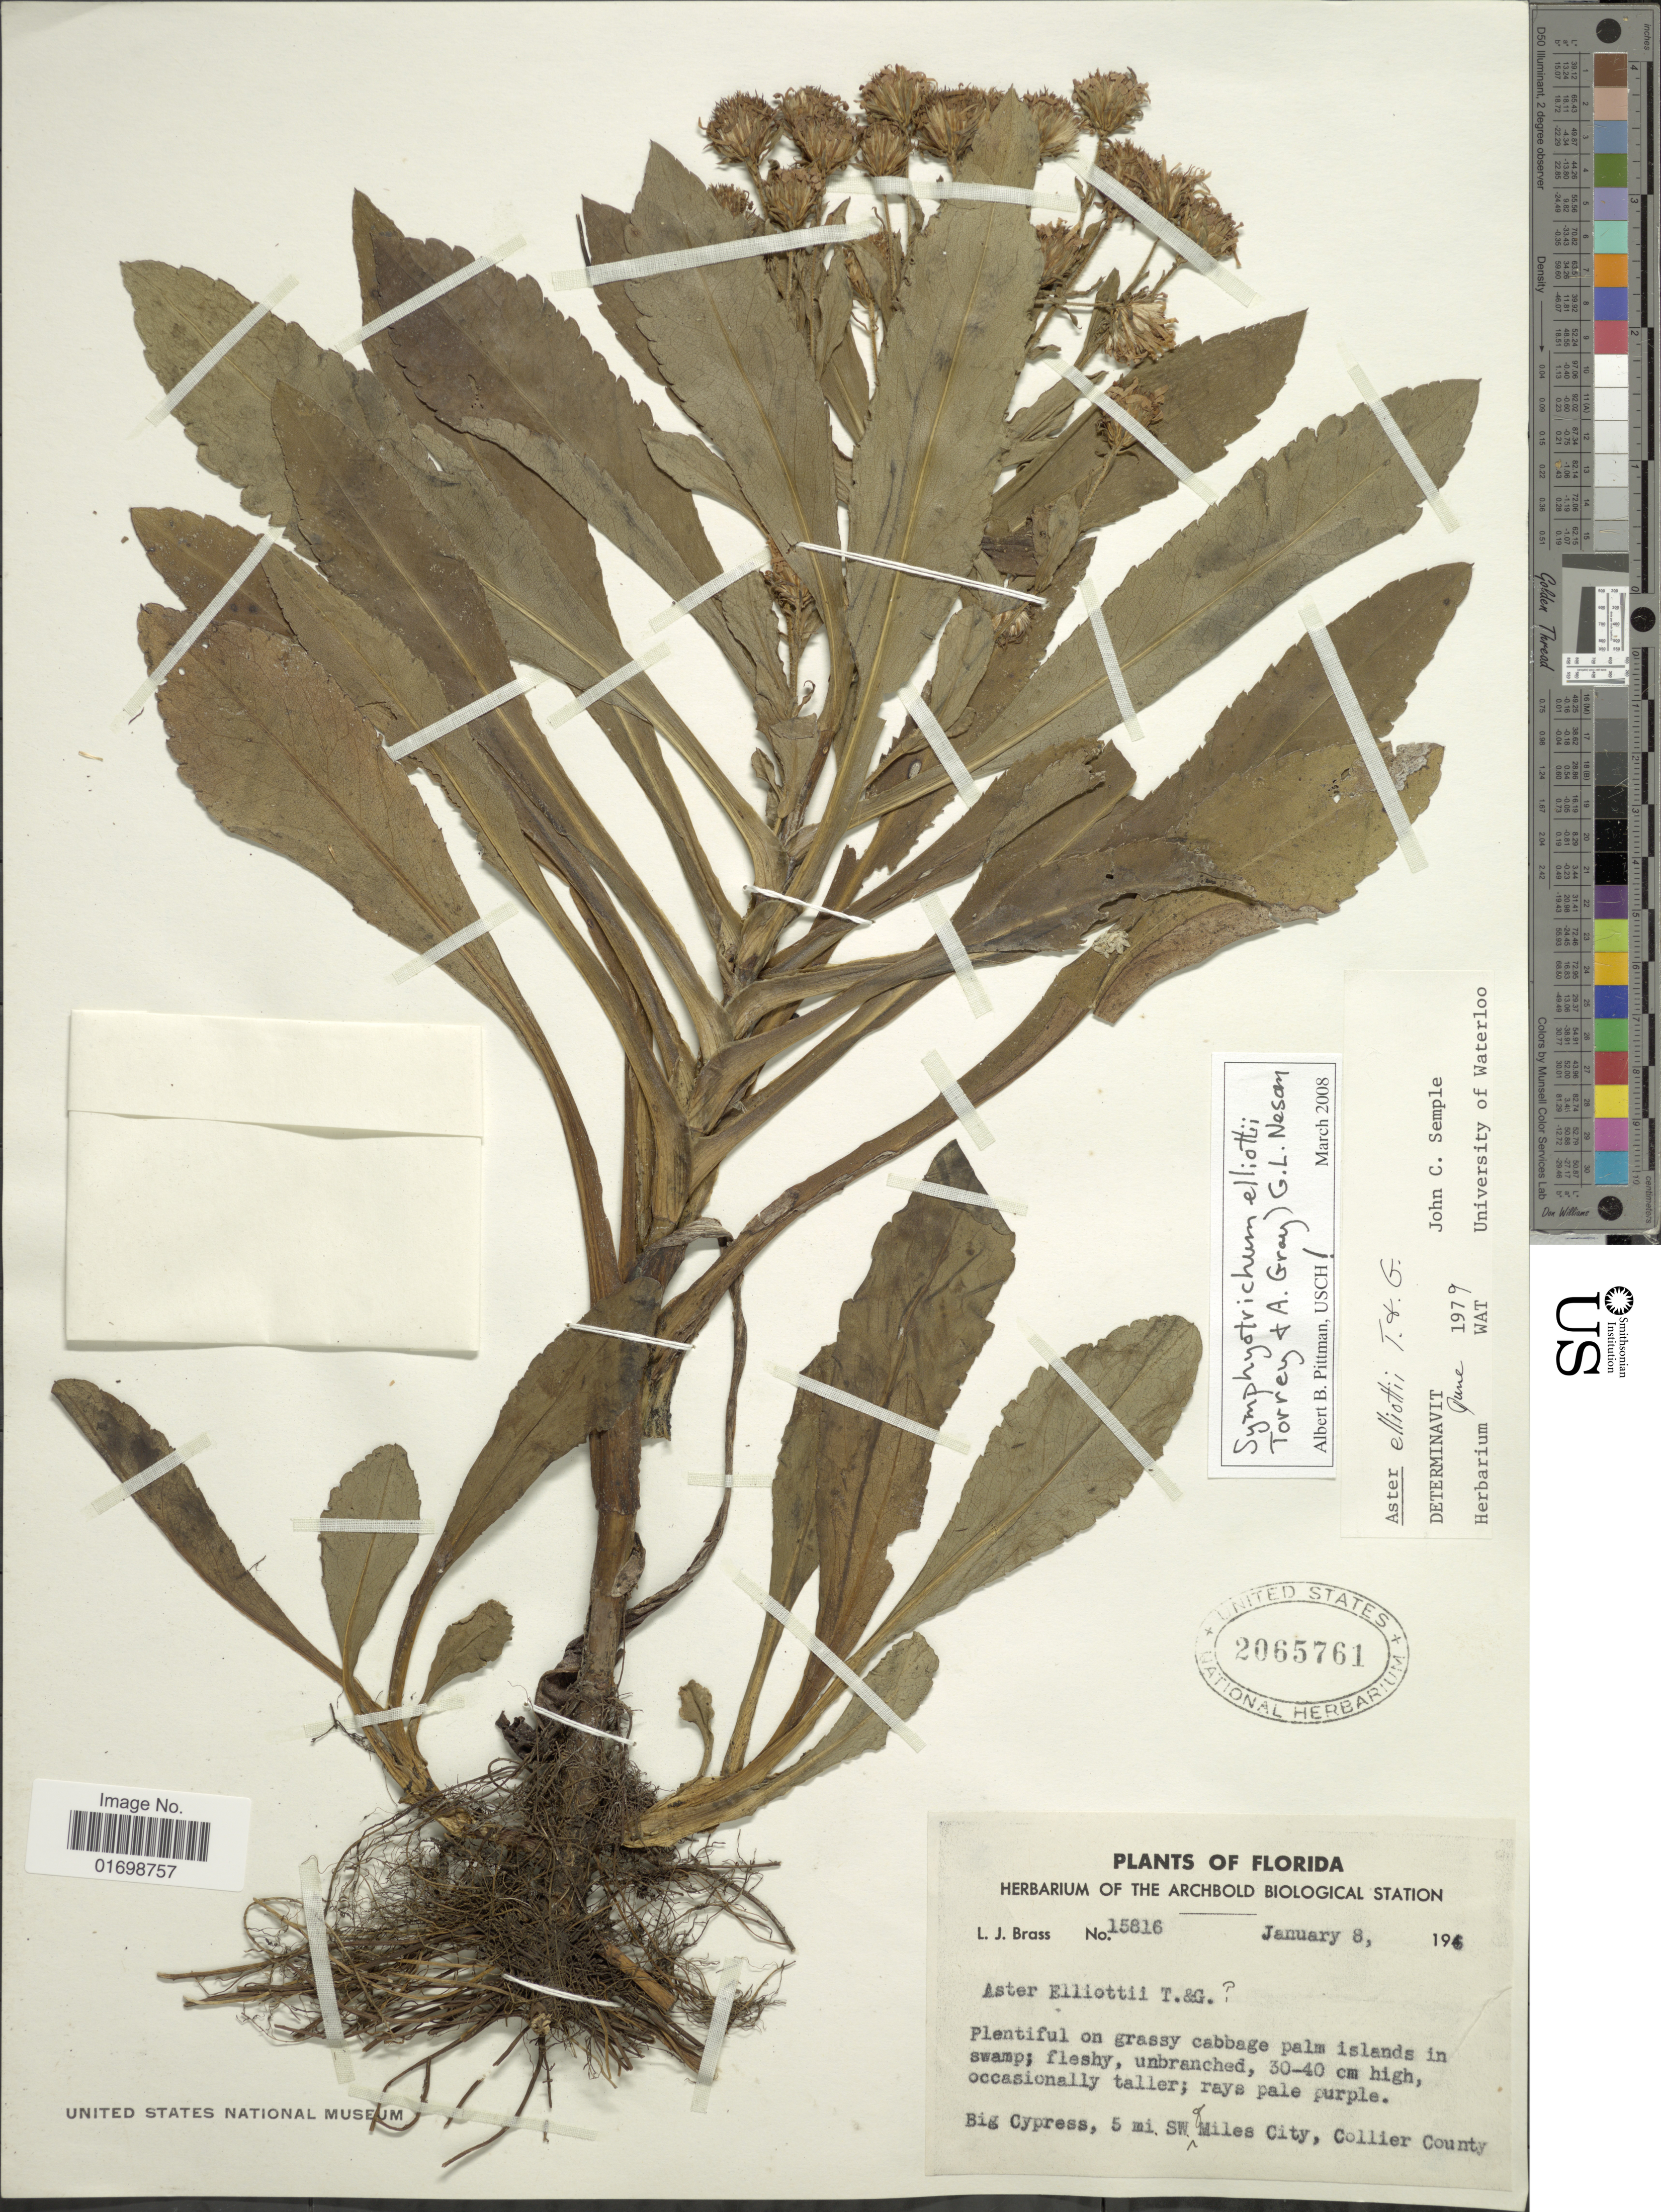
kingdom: Plantae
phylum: Tracheophyta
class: Magnoliopsida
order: Asterales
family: Asteraceae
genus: Symphyotrichum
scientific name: Symphyotrichum elliottii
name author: (Torr. & A. Gray) G.L. Nesom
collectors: L. J. Brass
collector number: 15816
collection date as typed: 196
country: United States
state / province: Florida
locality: On grassy cabbage palm islands in swamp, Big Cypress, 5 mi. SW of Miles City, Collier County.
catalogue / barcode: US 2065761